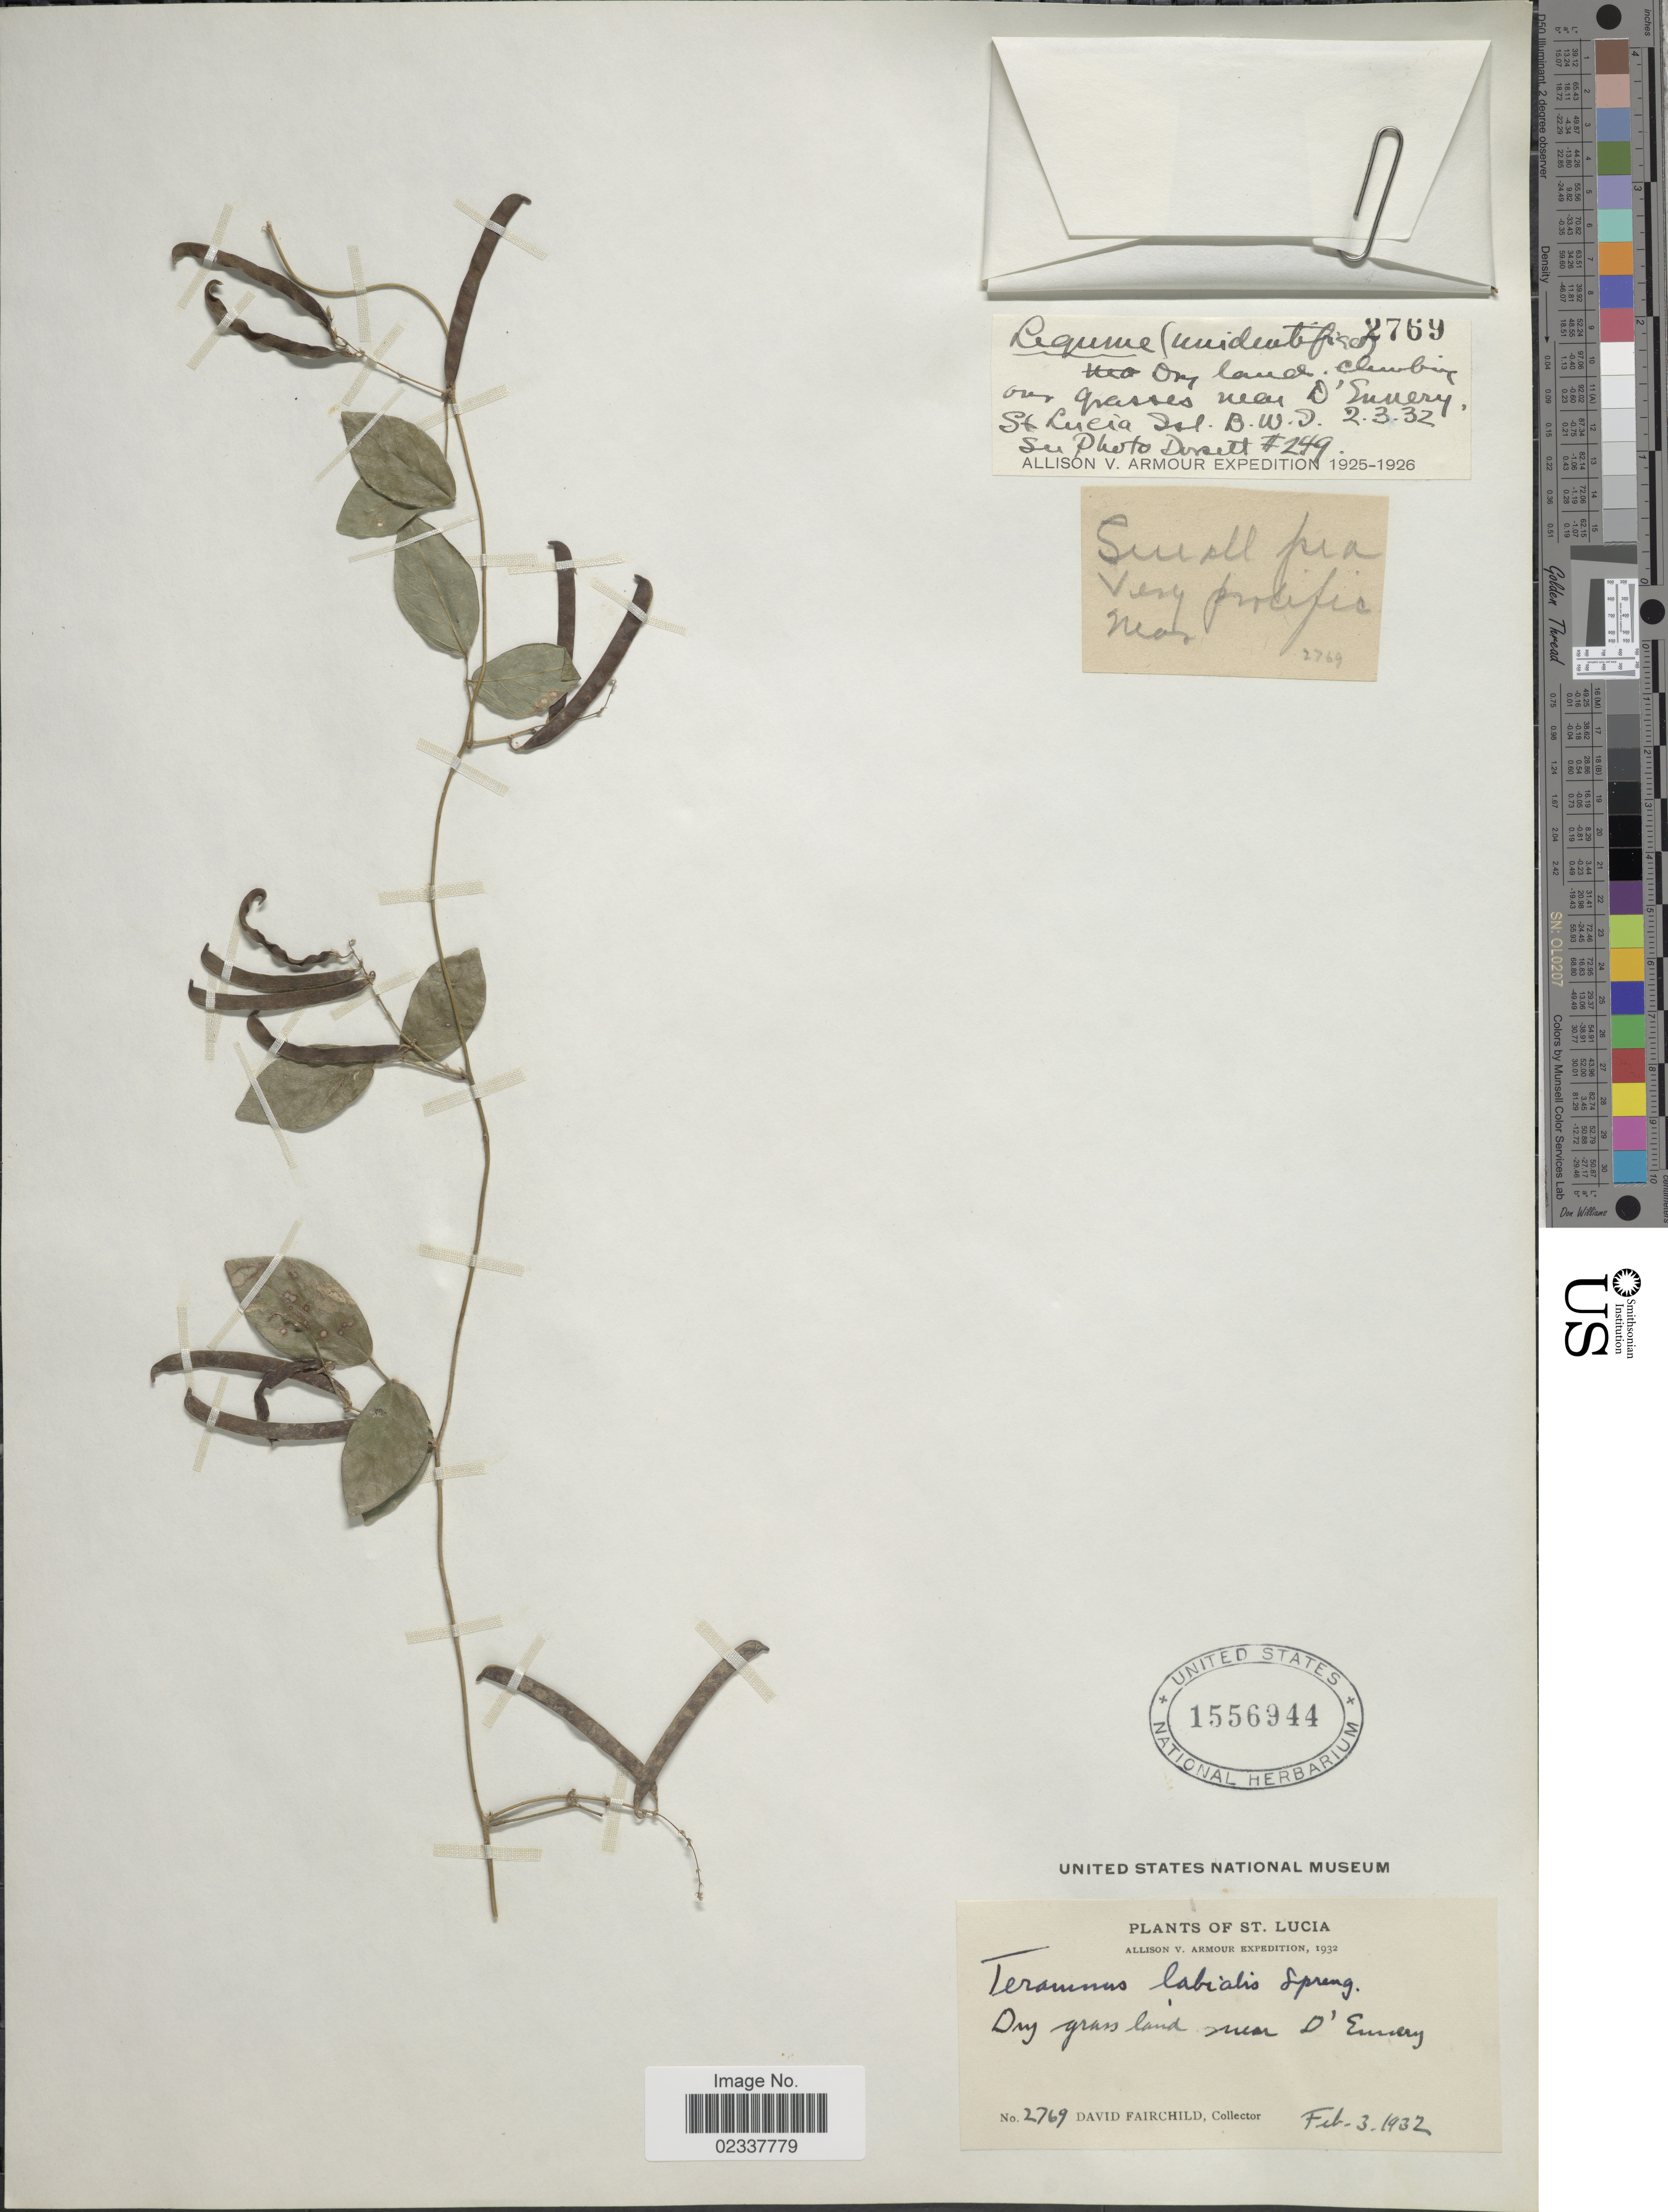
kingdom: Plantae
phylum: Tracheophyta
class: Magnoliopsida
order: Fabales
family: Fabaceae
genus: Teramnus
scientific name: Teramnus labialis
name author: (L. f.) Spreng.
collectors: D. Fairchild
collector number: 2769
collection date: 1932-02-03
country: St. Lucia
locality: Near D'Sunery [interpreted], St Lucia Isl., B.W.I.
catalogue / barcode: US 1556944